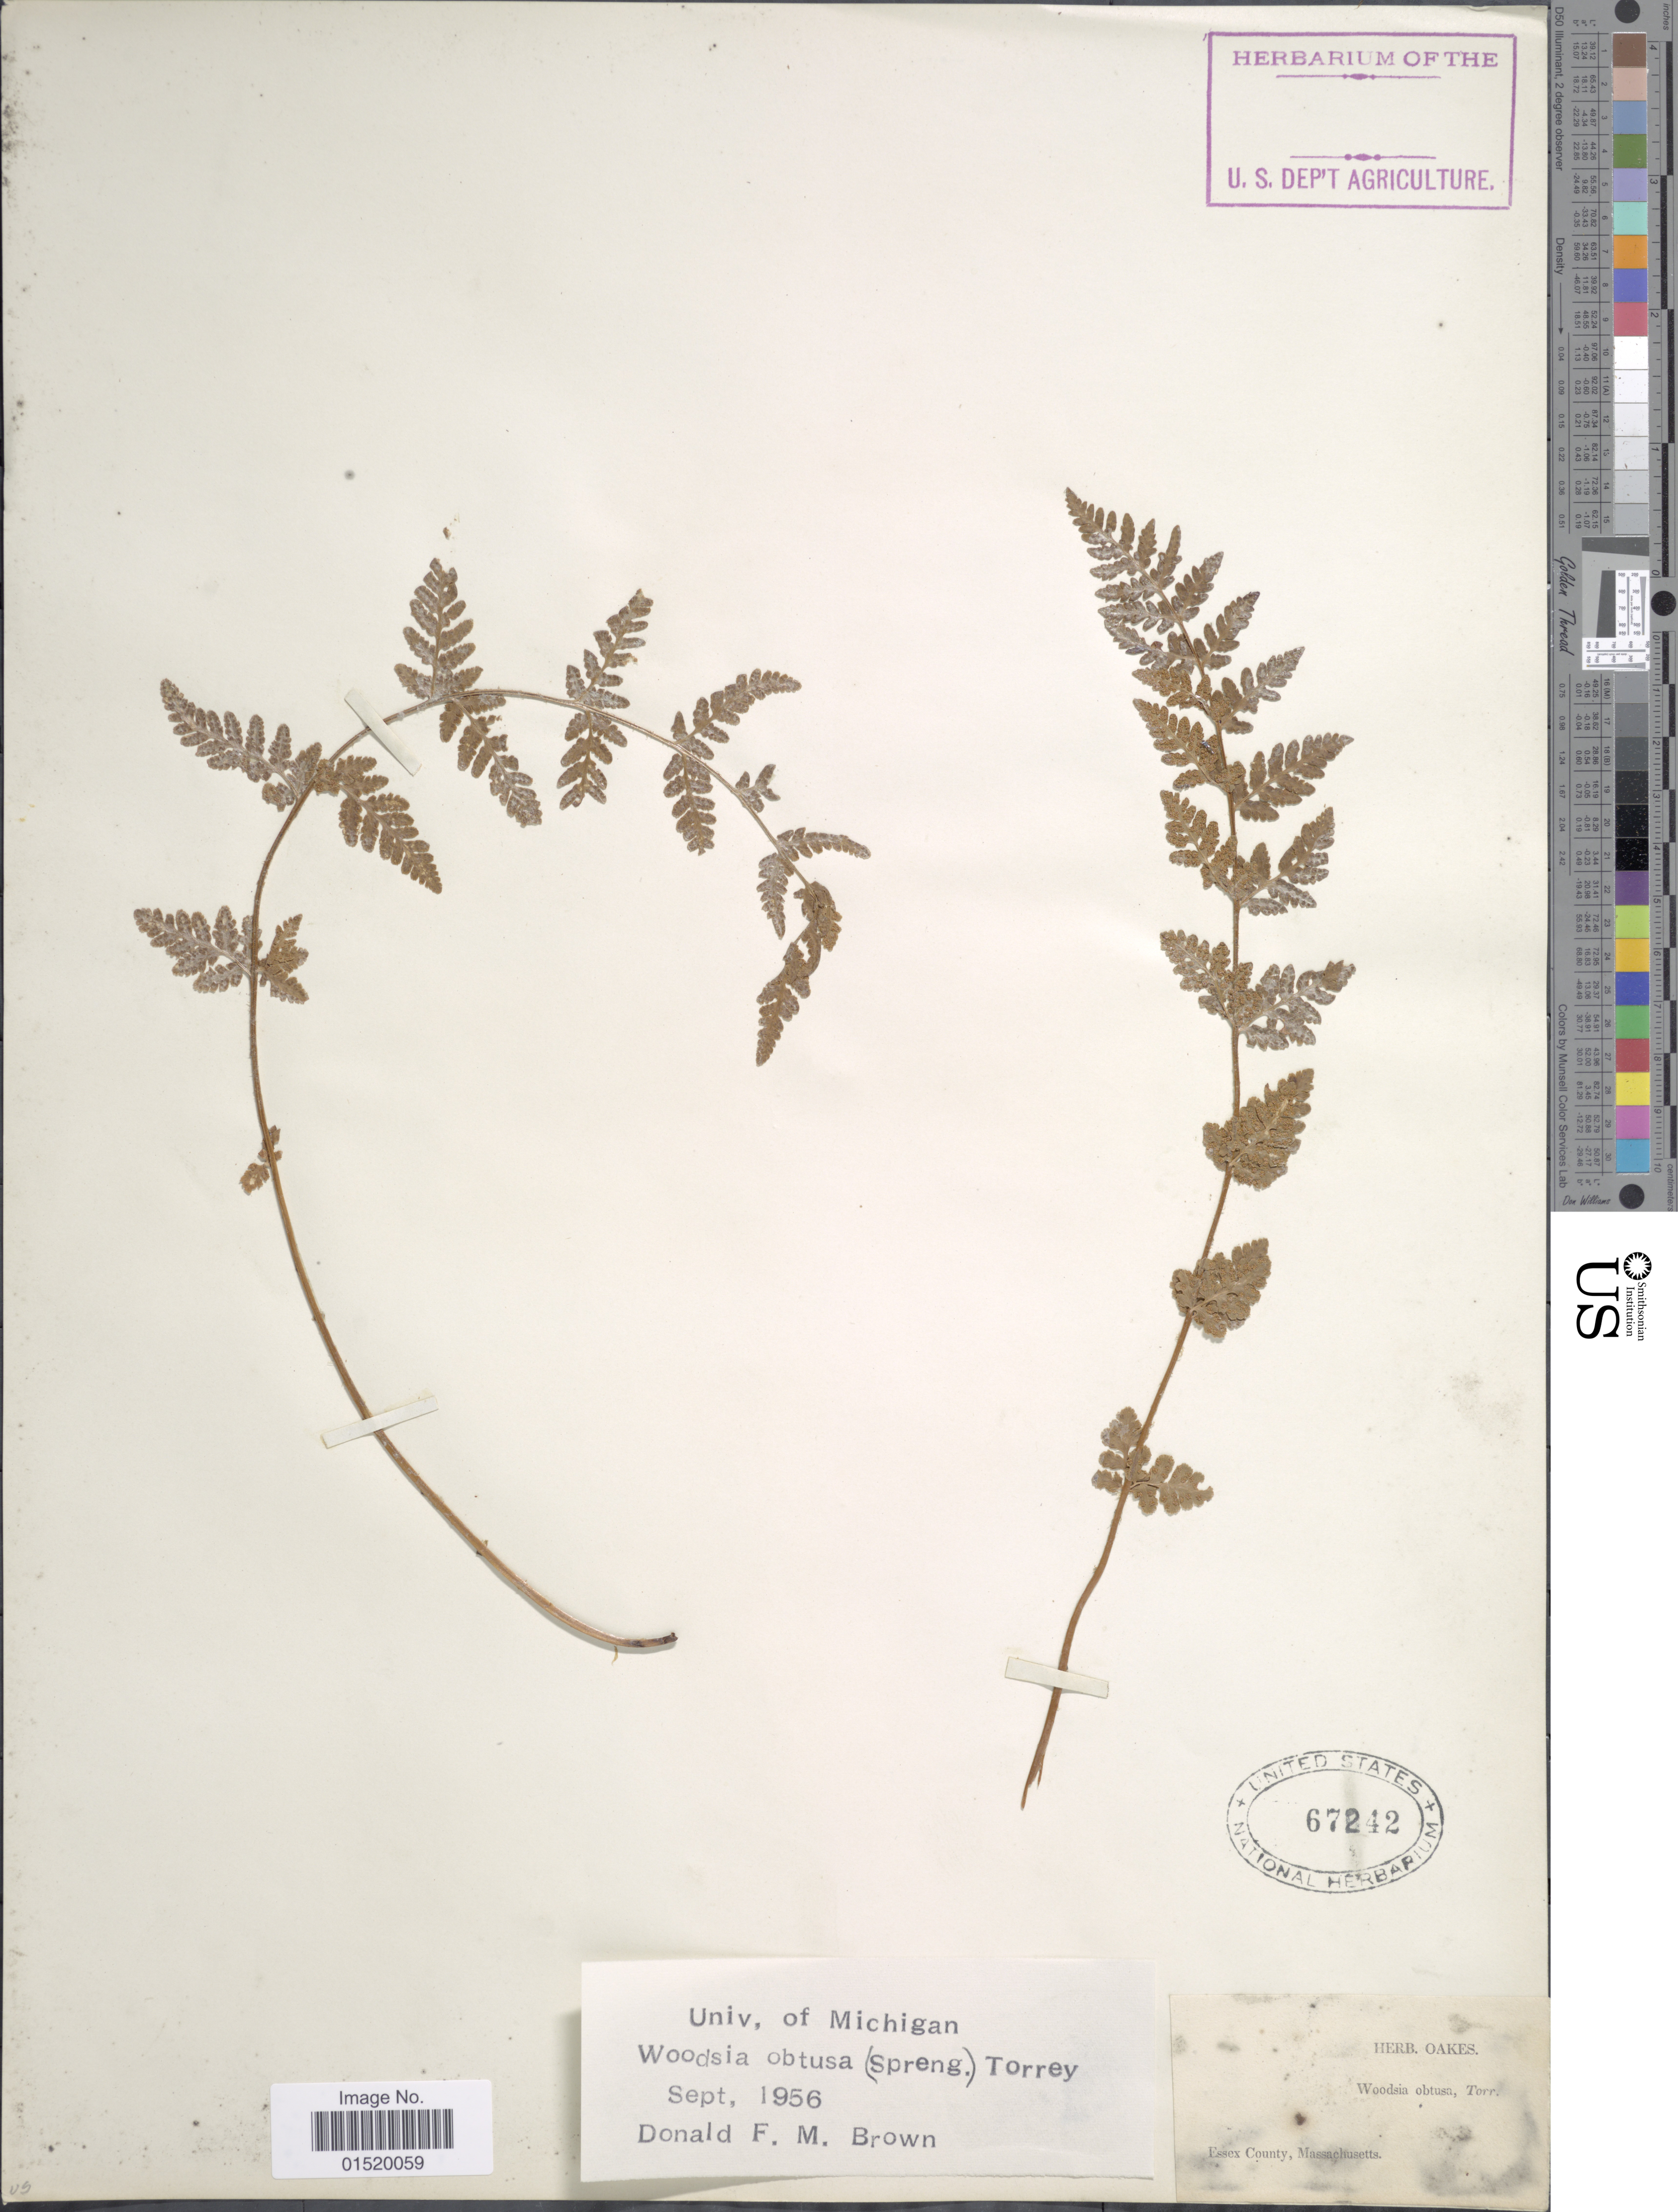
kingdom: Plantae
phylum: Tracheophyta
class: Polypodiopsida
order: Polypodiales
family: Woodsiaceae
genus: Woodsia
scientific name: Woodsia obtusa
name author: (Spreng.) Torr.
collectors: ex herb. Oakes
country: United States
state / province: Massachusetts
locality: Essex County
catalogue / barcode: US 67242